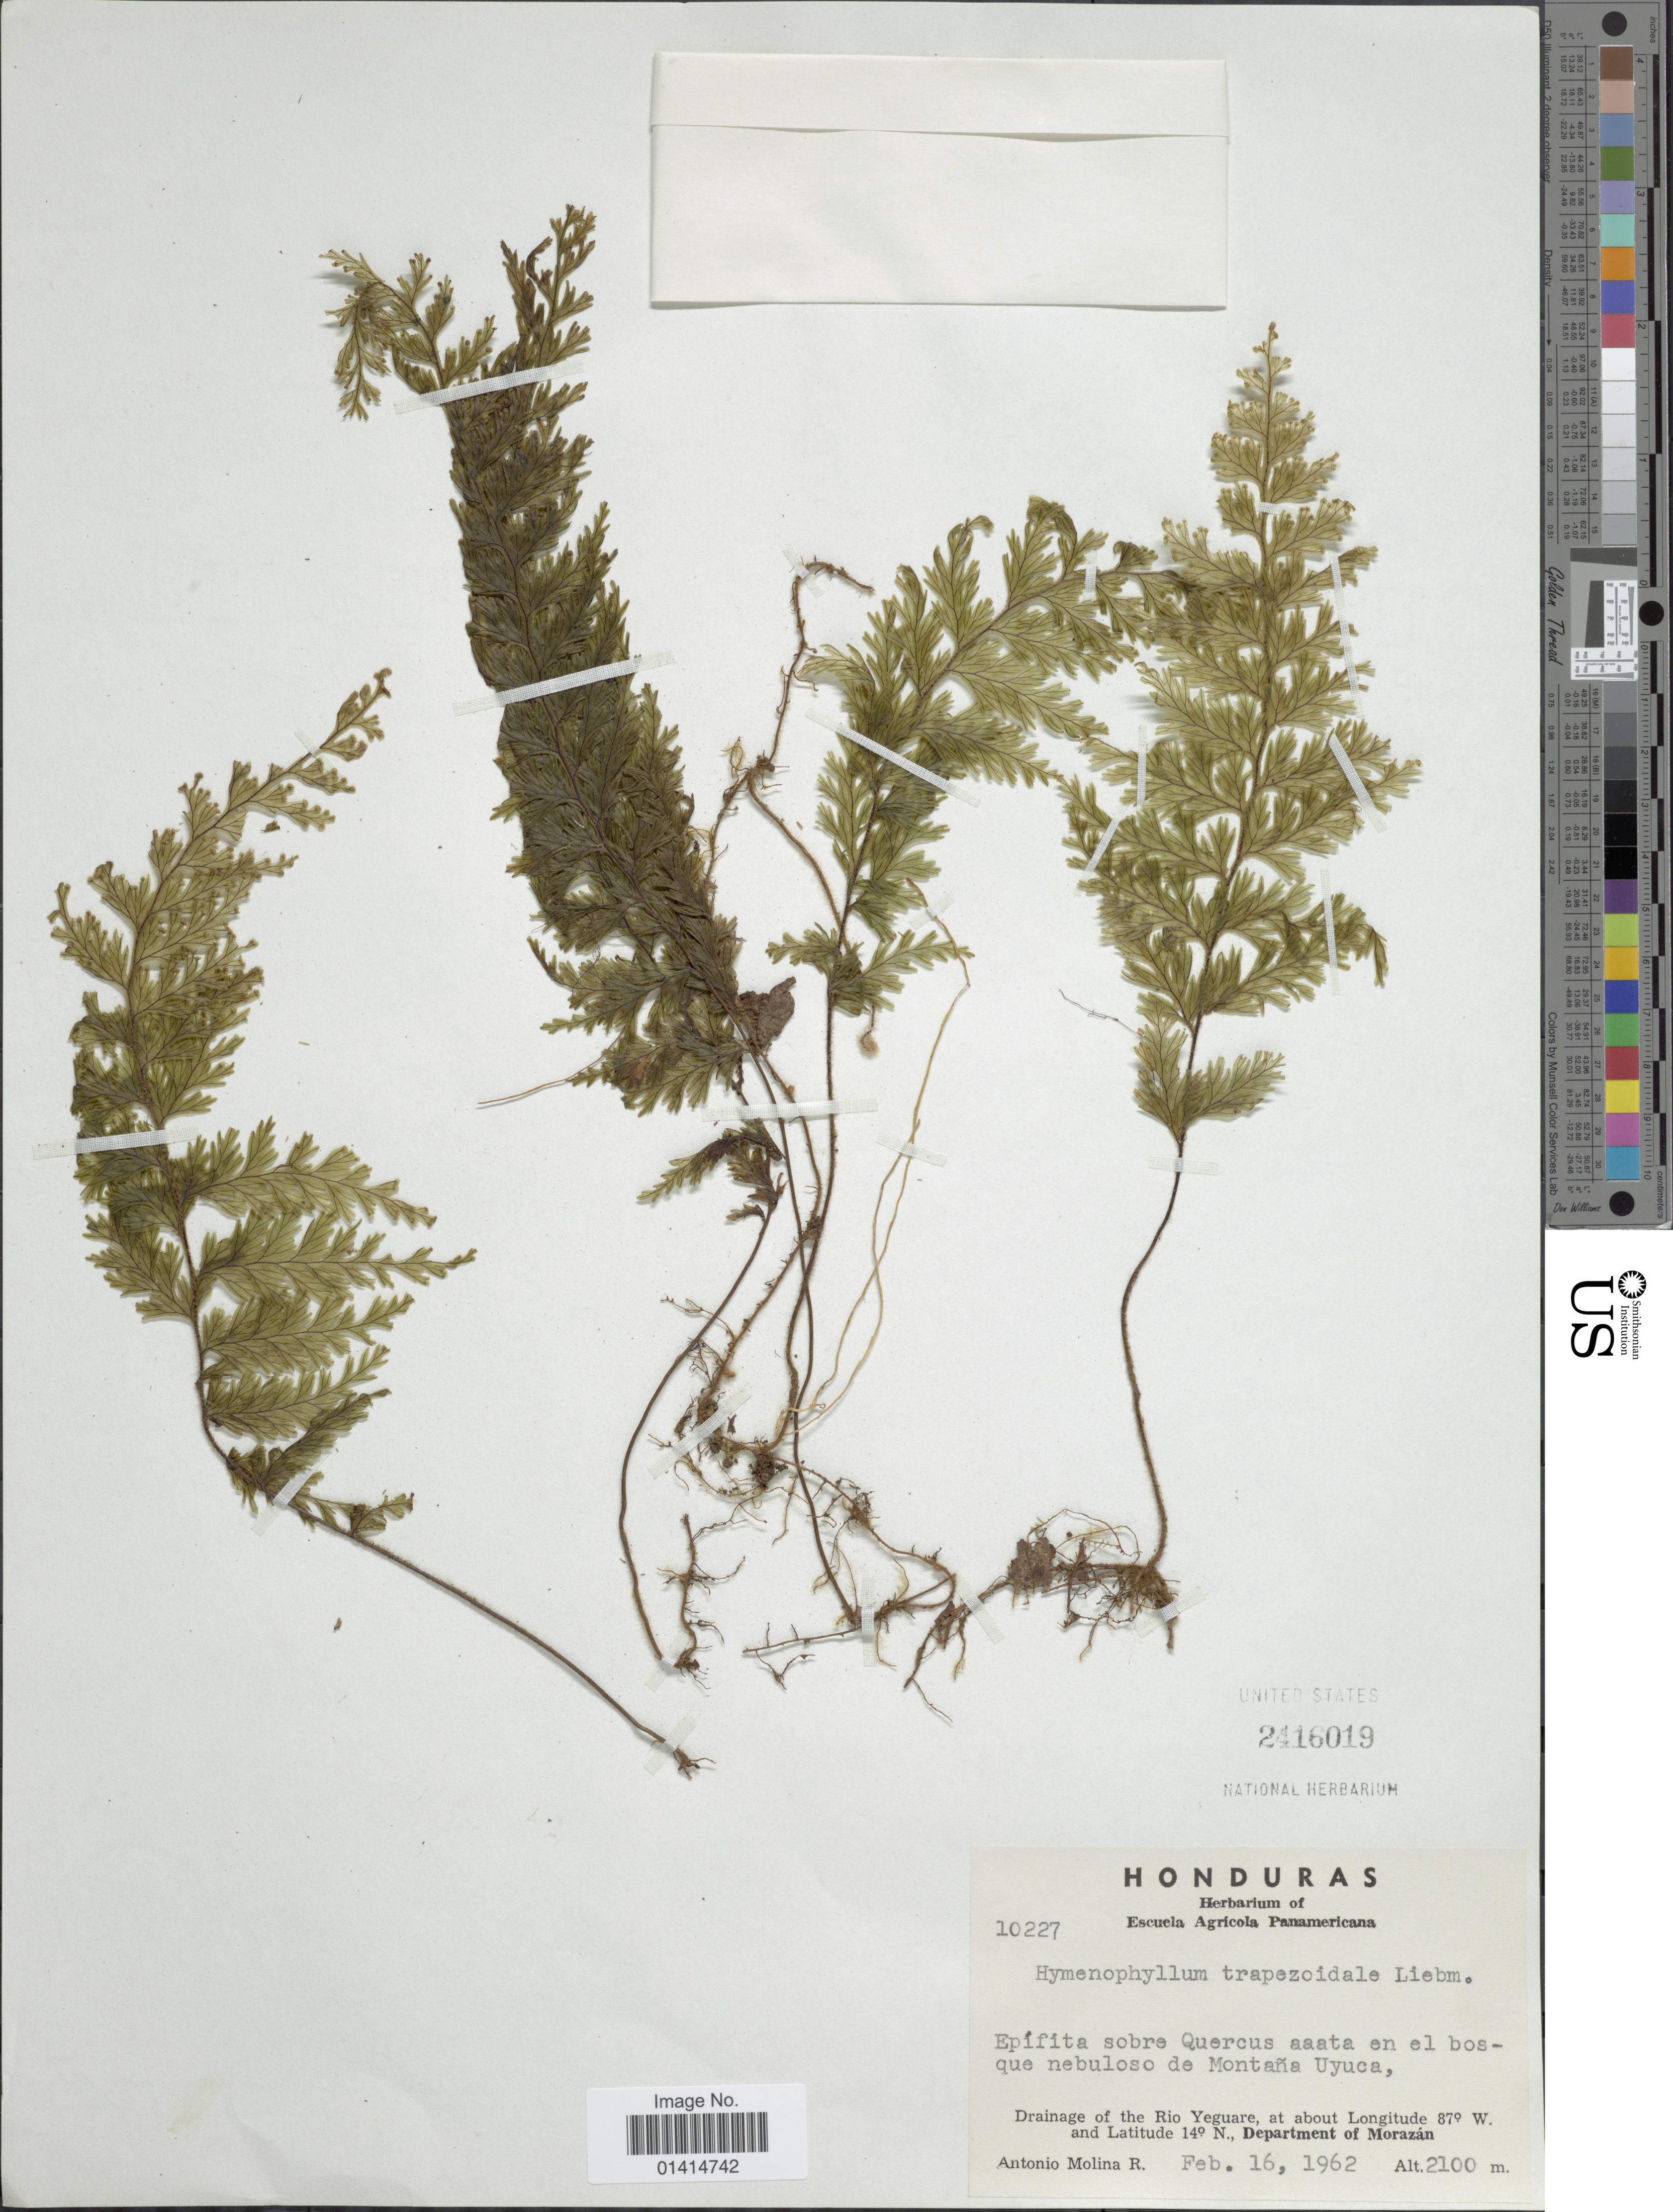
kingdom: Plantae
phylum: Tracheophyta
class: Polypodiopsida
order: Hymenophyllales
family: Hymenophyllaceae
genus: Hymenophyllum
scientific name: Hymenophyllum trapezoidale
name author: Liebm.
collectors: A. Molina R.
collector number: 10227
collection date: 1962-02-16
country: Honduras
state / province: Fco. Morazán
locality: En el bosque nebuloso de Montaña Uyuca, Drainage of the Rio Yeguare, Department of Morazán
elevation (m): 2100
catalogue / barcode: US 2416019